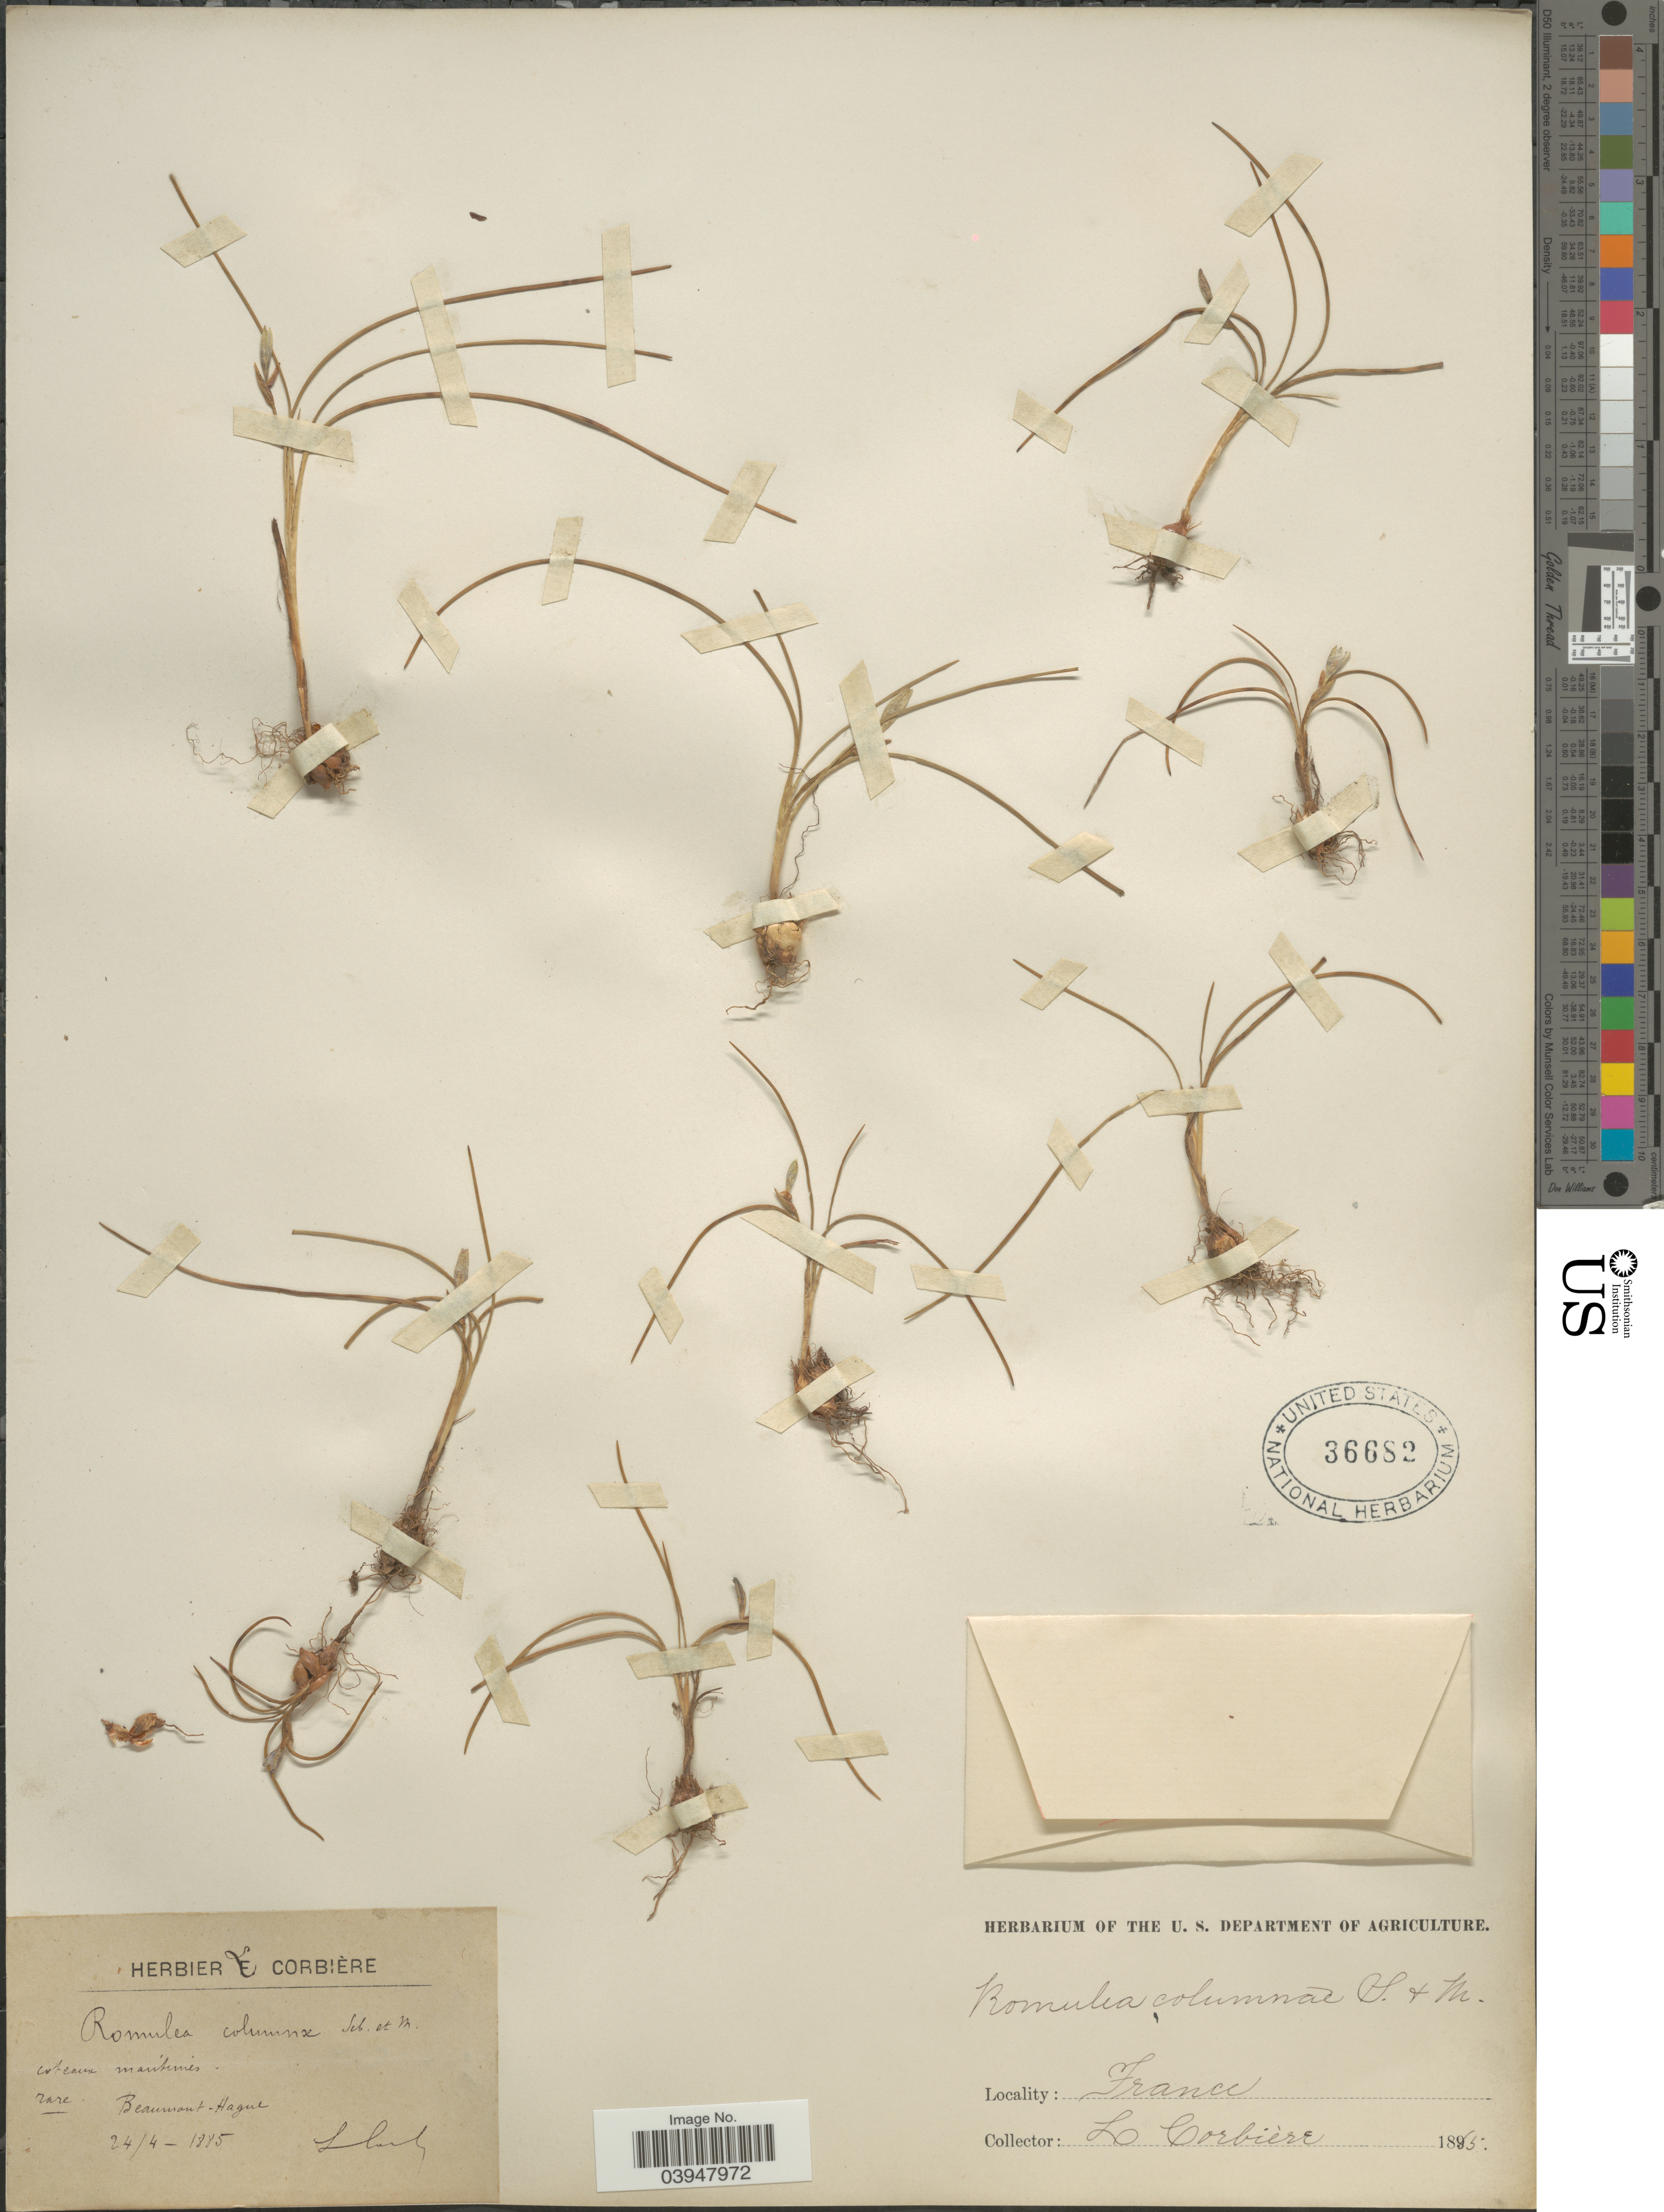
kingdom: Plantae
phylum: Tracheophyta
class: Liliopsida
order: Asparagales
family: Iridaceae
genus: Romulea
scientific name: Romulea columnae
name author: Sebast. & Mauri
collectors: L. Corbière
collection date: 1885-04-24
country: France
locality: Beaumont-Hague.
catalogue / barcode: US 36682